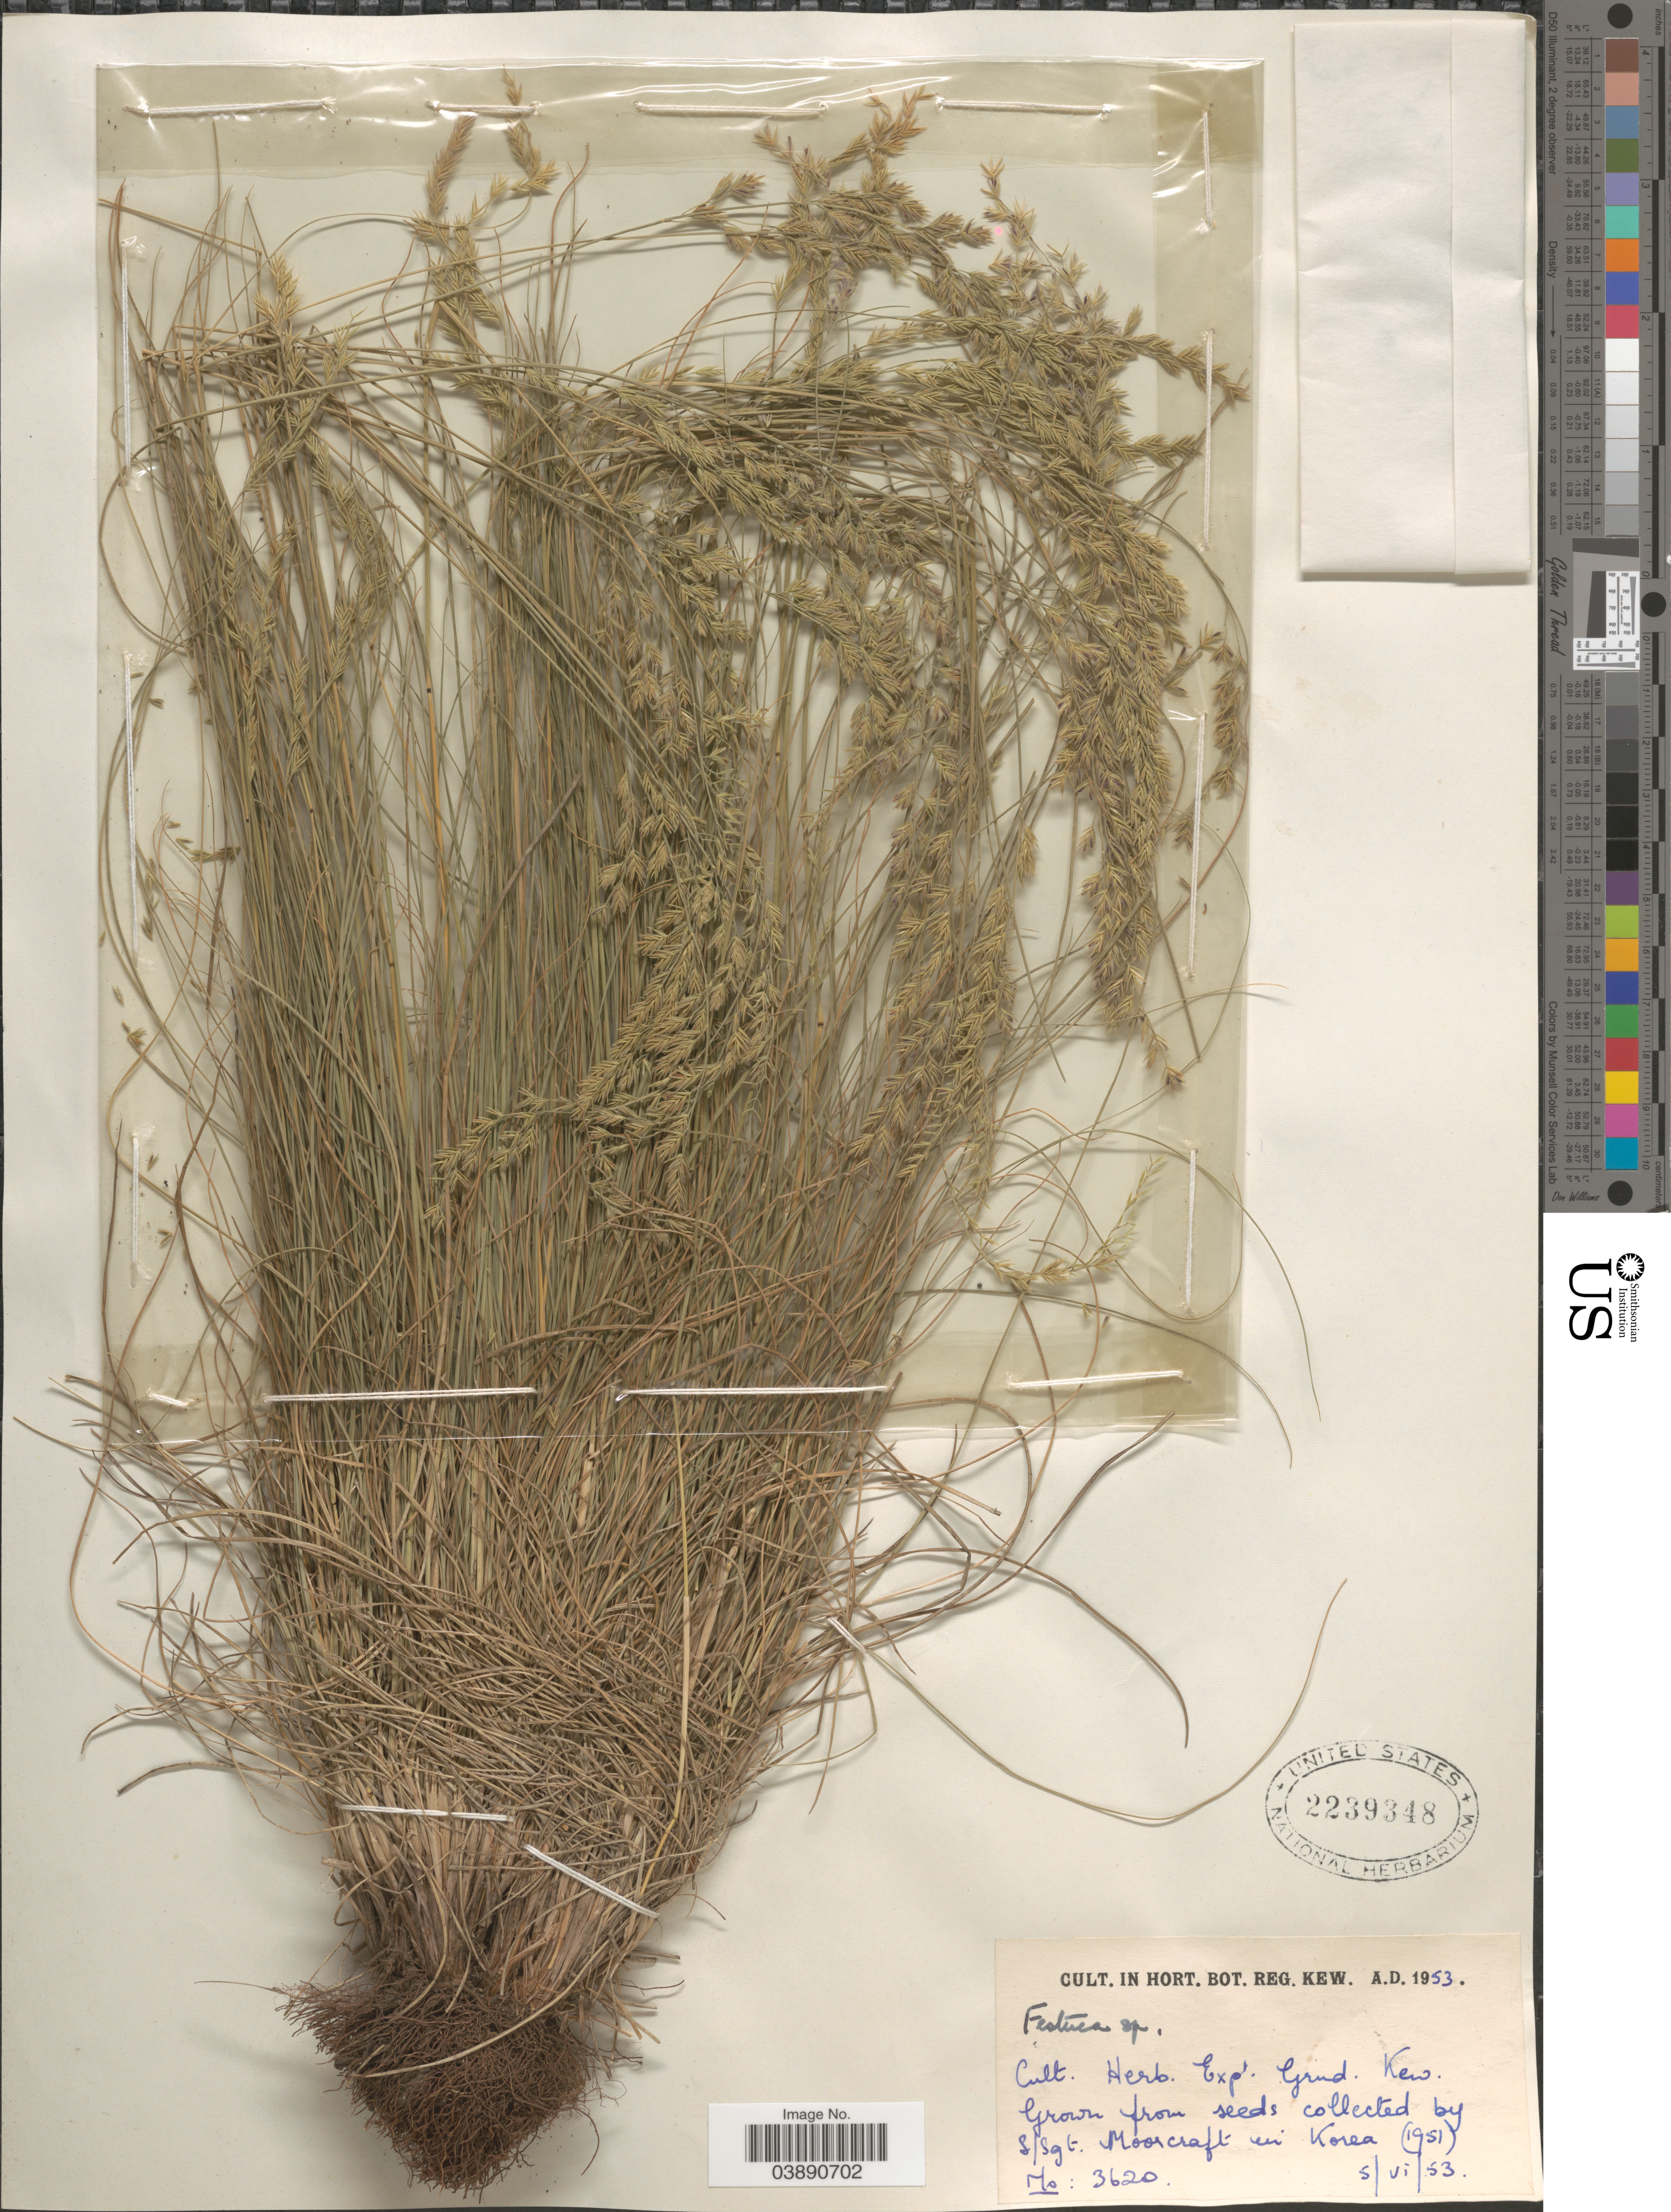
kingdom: Plantae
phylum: Tracheophyta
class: Liliopsida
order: Poales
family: Poaceae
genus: Festuca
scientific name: Festuca sp.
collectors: Ex herb. Expt. Grnd. Kew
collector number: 3620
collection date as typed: Transcribed d/m/y: 5/6/53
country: United Kingdom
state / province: England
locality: In Hort. Bot. Reg. Kew.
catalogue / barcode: US 2239348